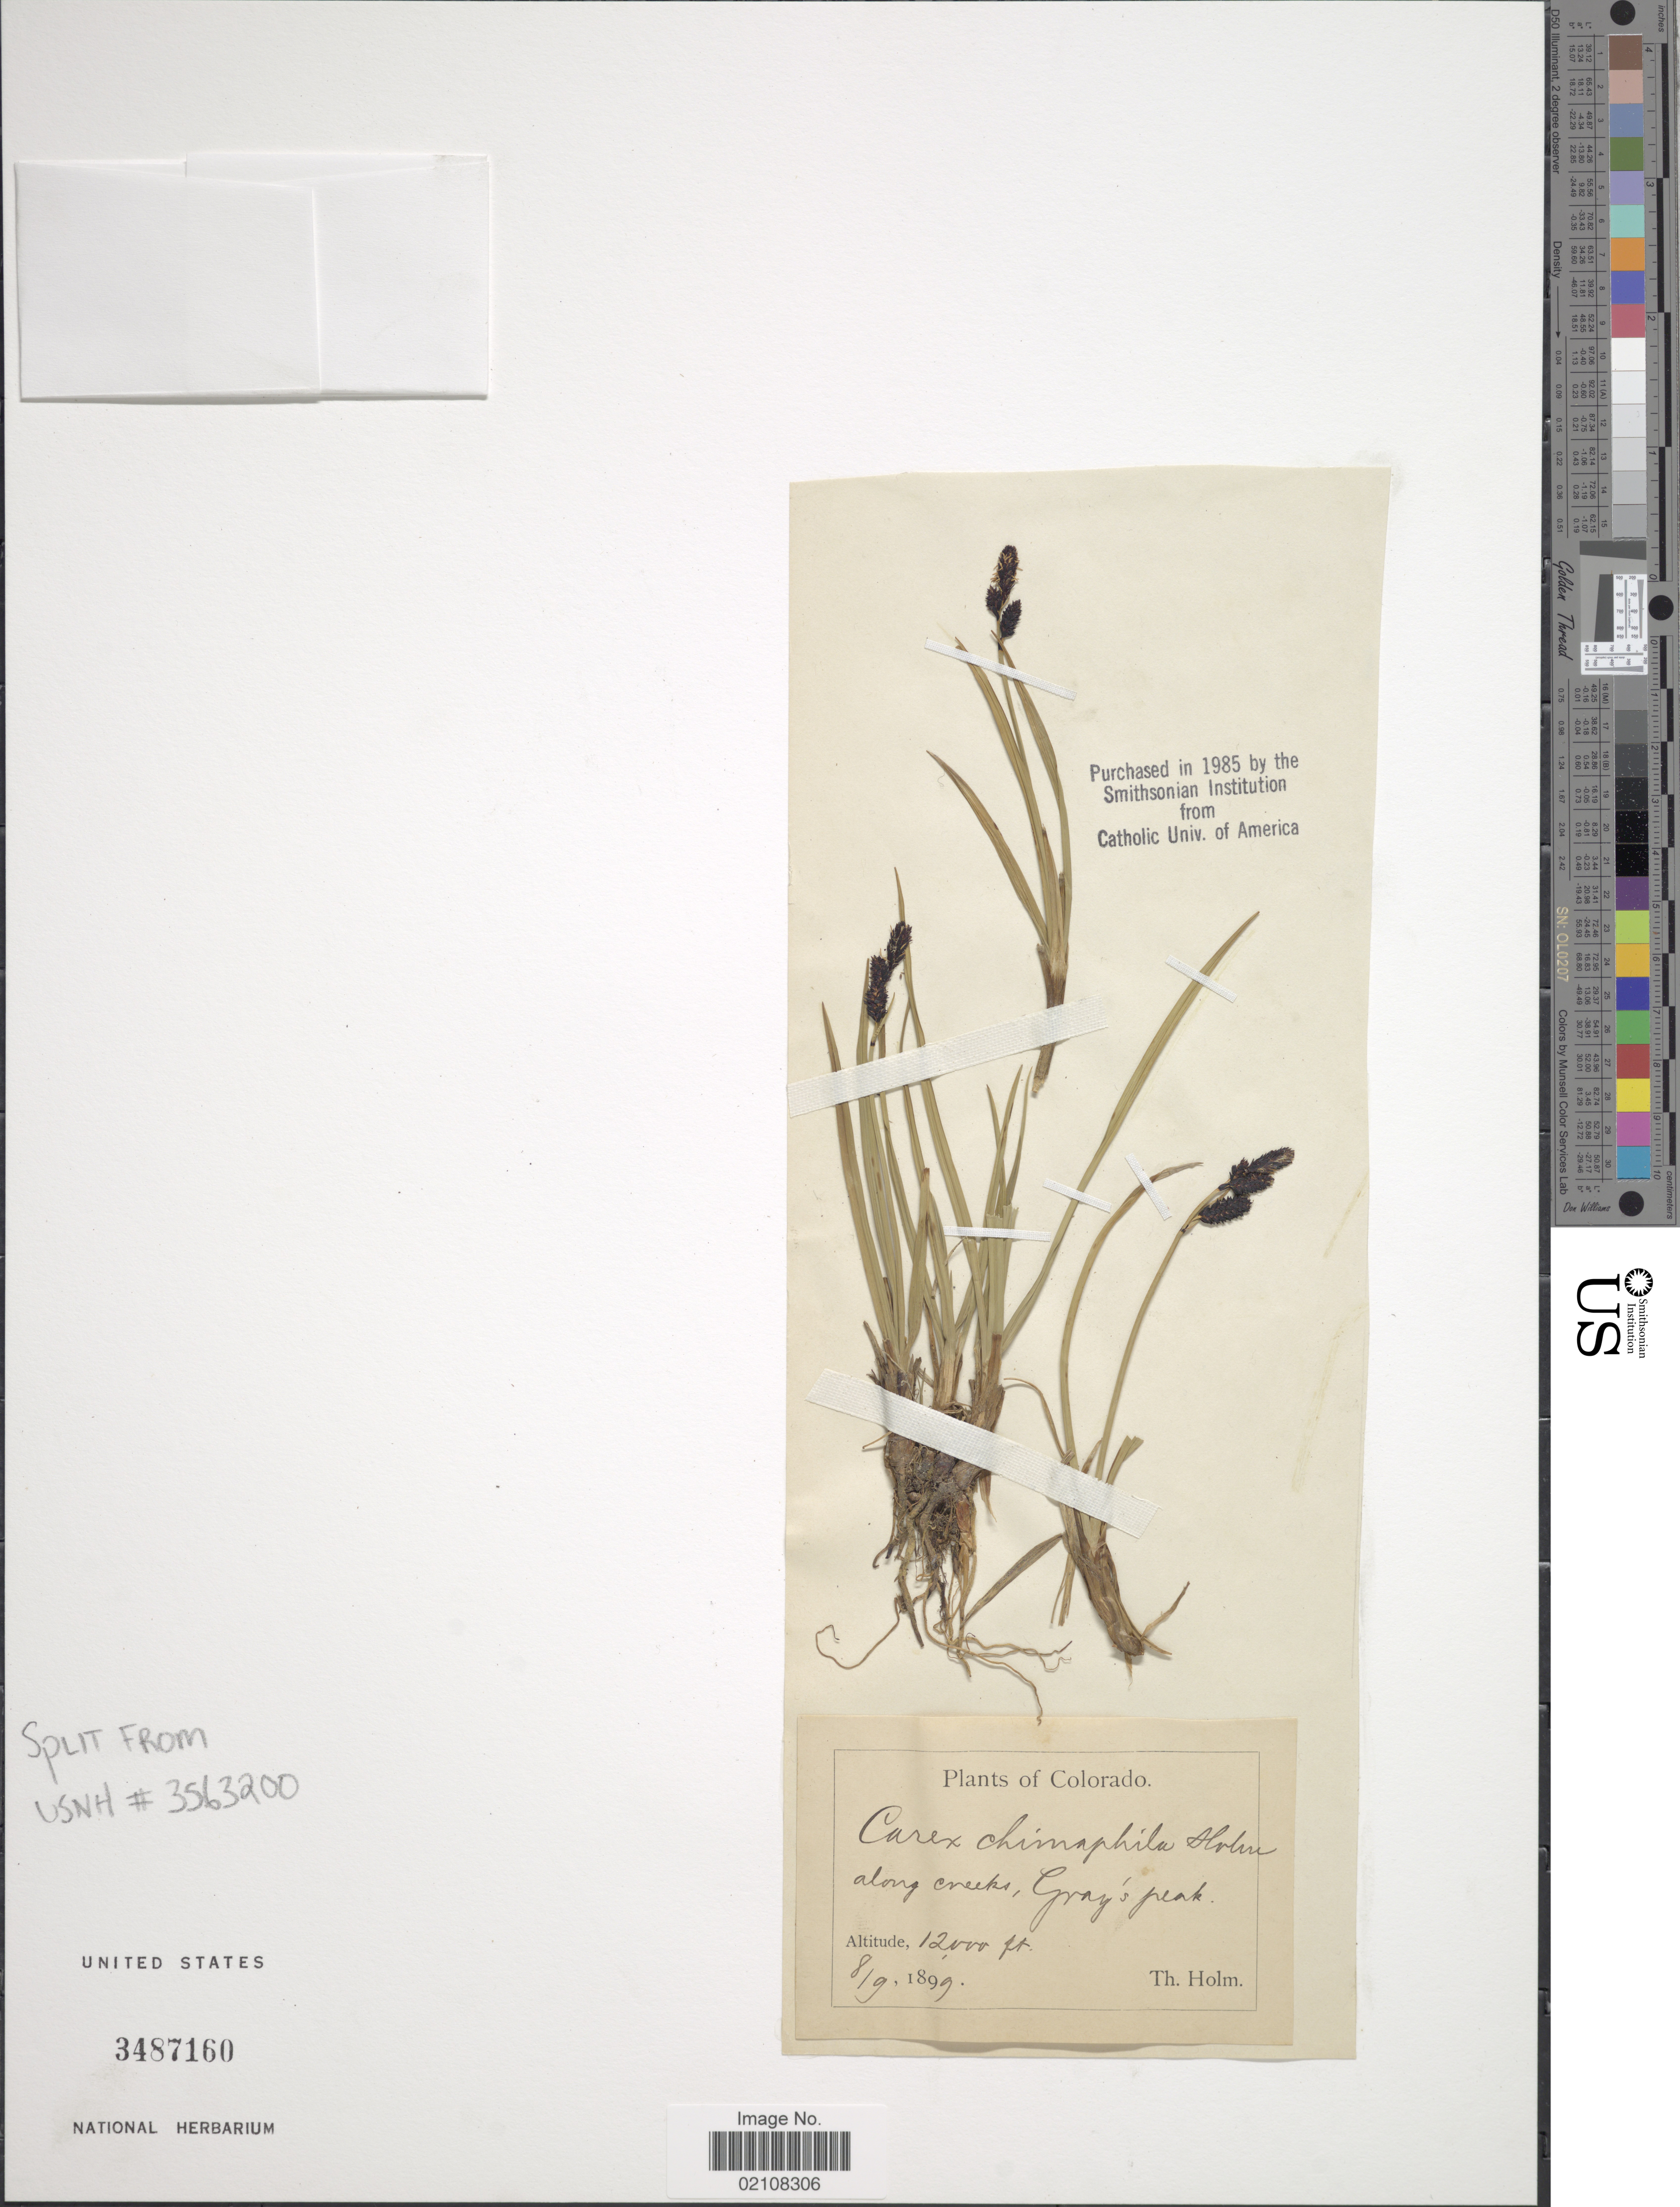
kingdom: Plantae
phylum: Tracheophyta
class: Liliopsida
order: Poales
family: Cyperaceae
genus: Carex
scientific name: Carex scopulorum var. scopulorum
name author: Holm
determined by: Strong, Mark T., (BOT), Smithsonian Institution - National Museum of Natural History (UNITED STATES)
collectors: T. Holm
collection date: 1899-09-08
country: United States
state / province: Colorado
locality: Along Creek, Gray's peak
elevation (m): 3658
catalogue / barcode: US 3487160